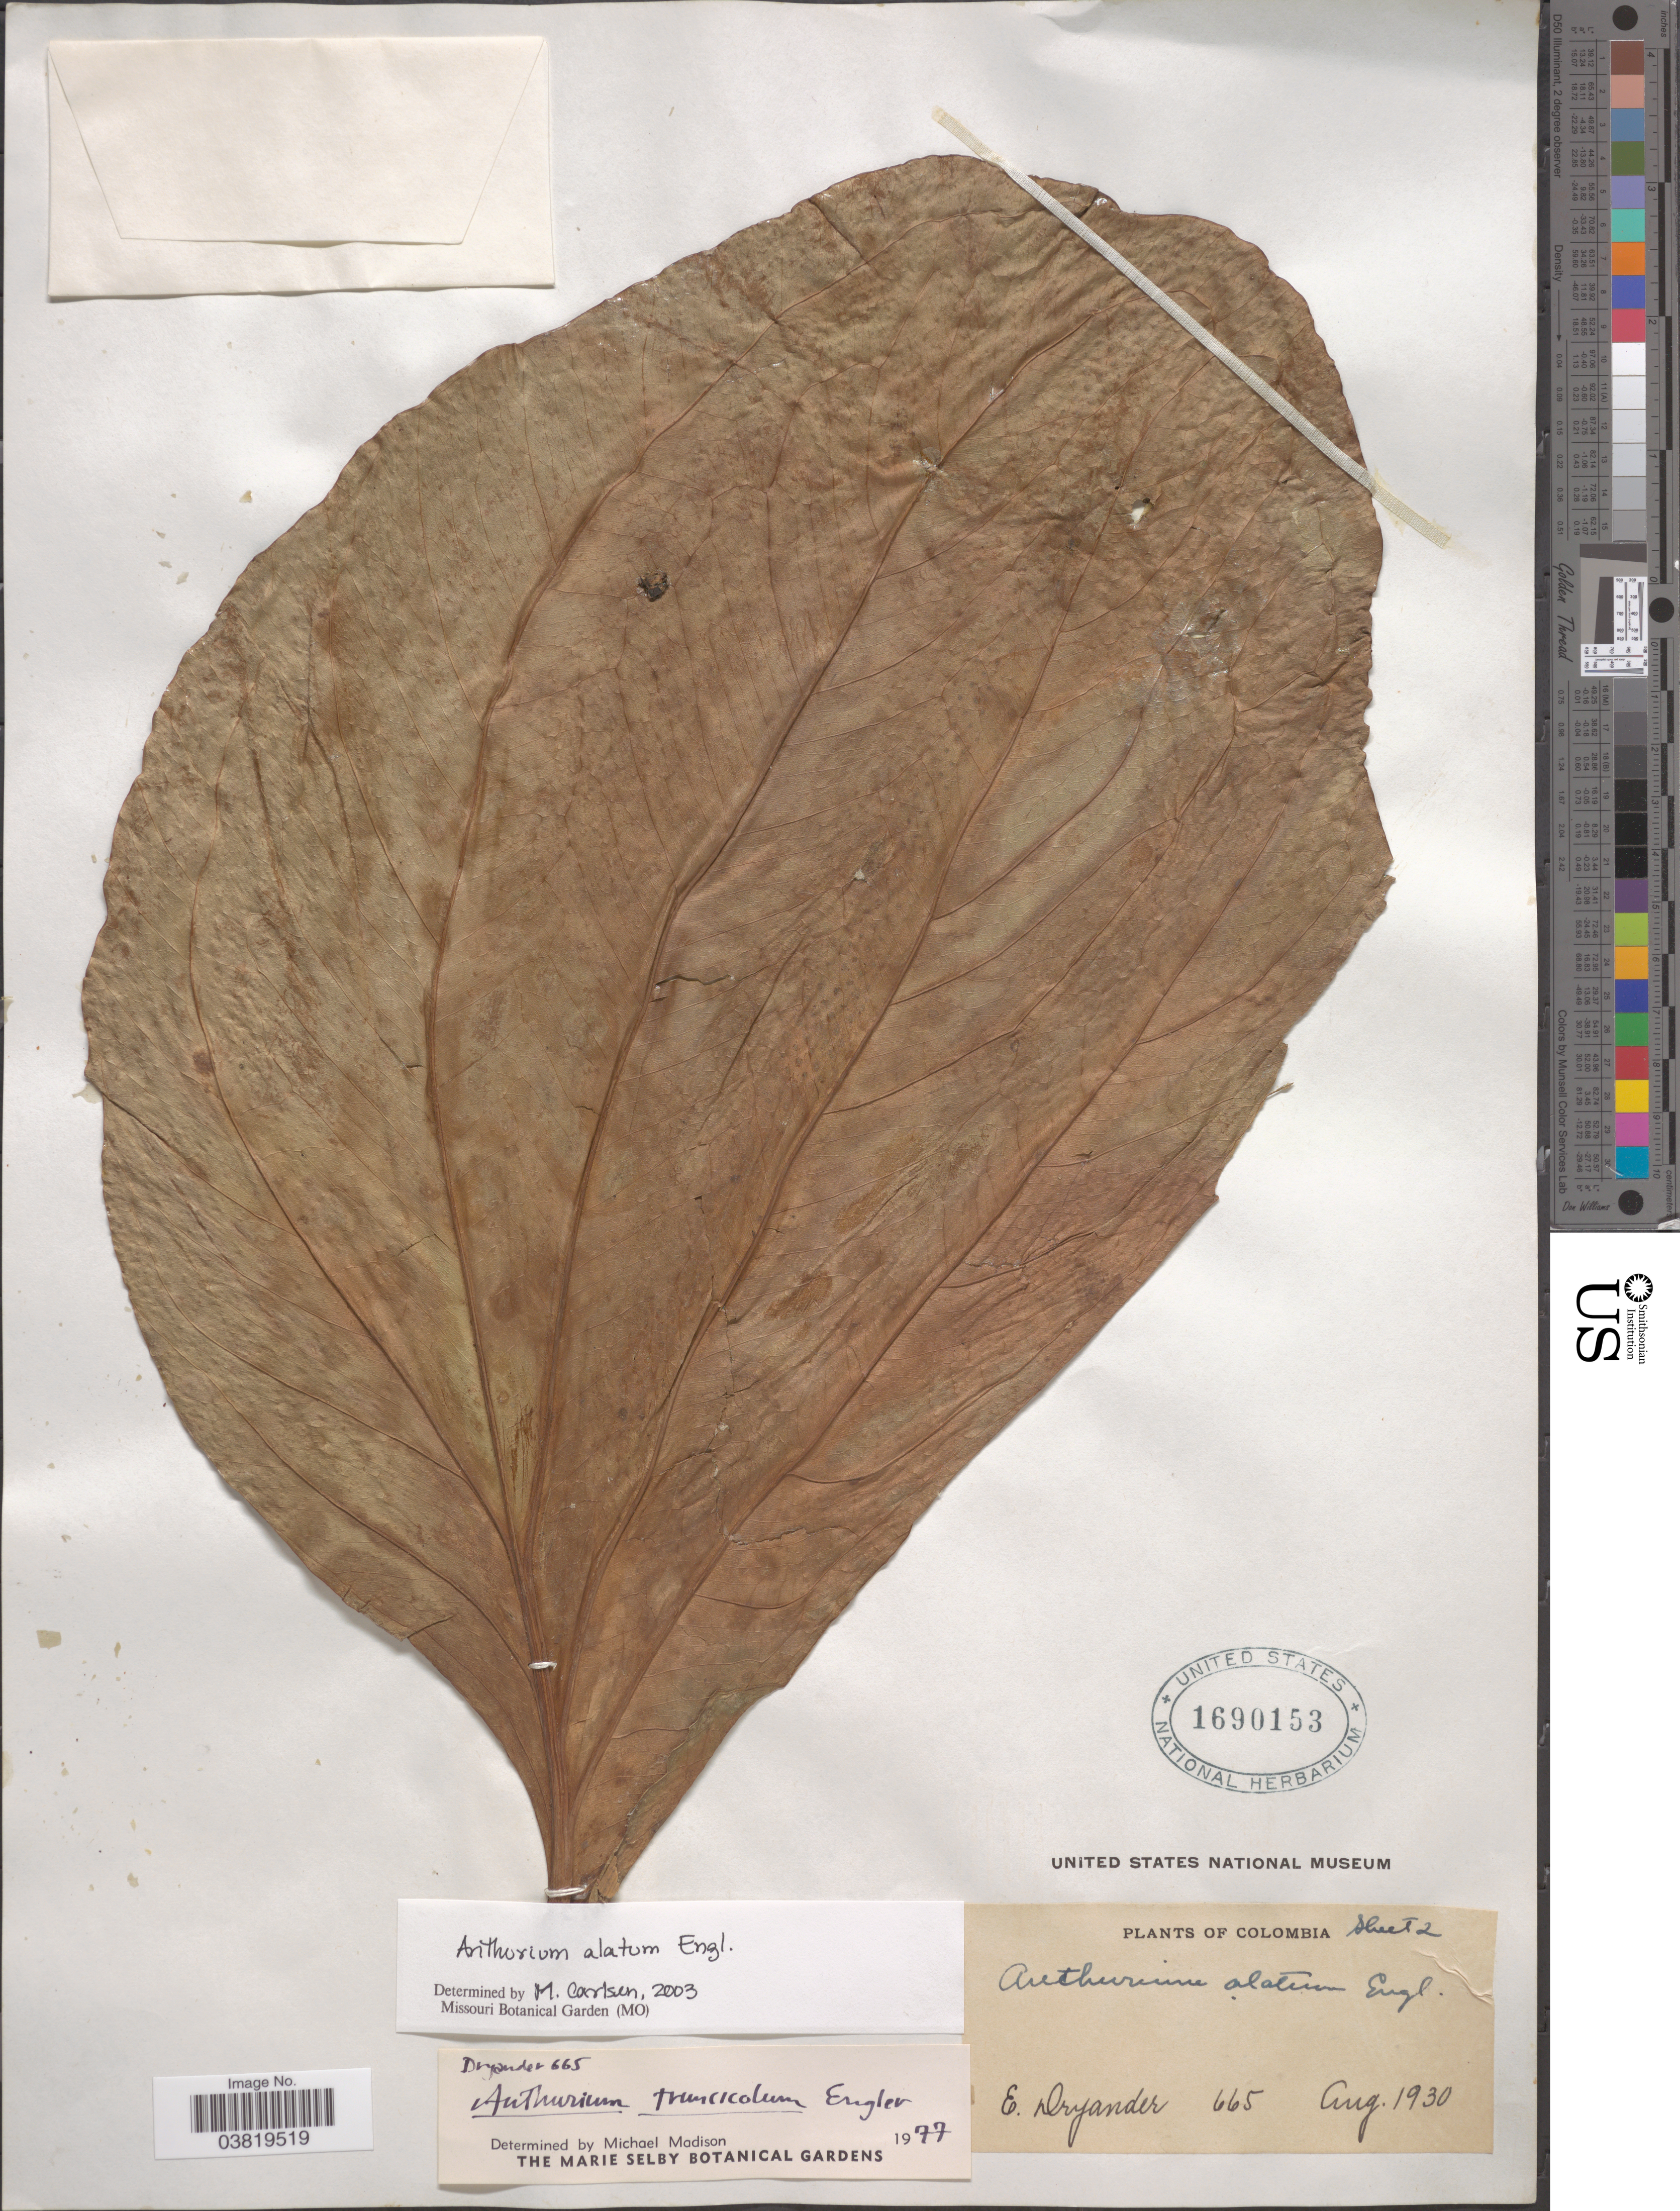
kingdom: Plantae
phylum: Tracheophyta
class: Liliopsida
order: Alismatales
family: Araceae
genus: Anthurium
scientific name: Anthurium alatum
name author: Engl.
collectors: E. Dryander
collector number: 665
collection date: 1930-08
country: Colombia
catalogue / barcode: US 1690153